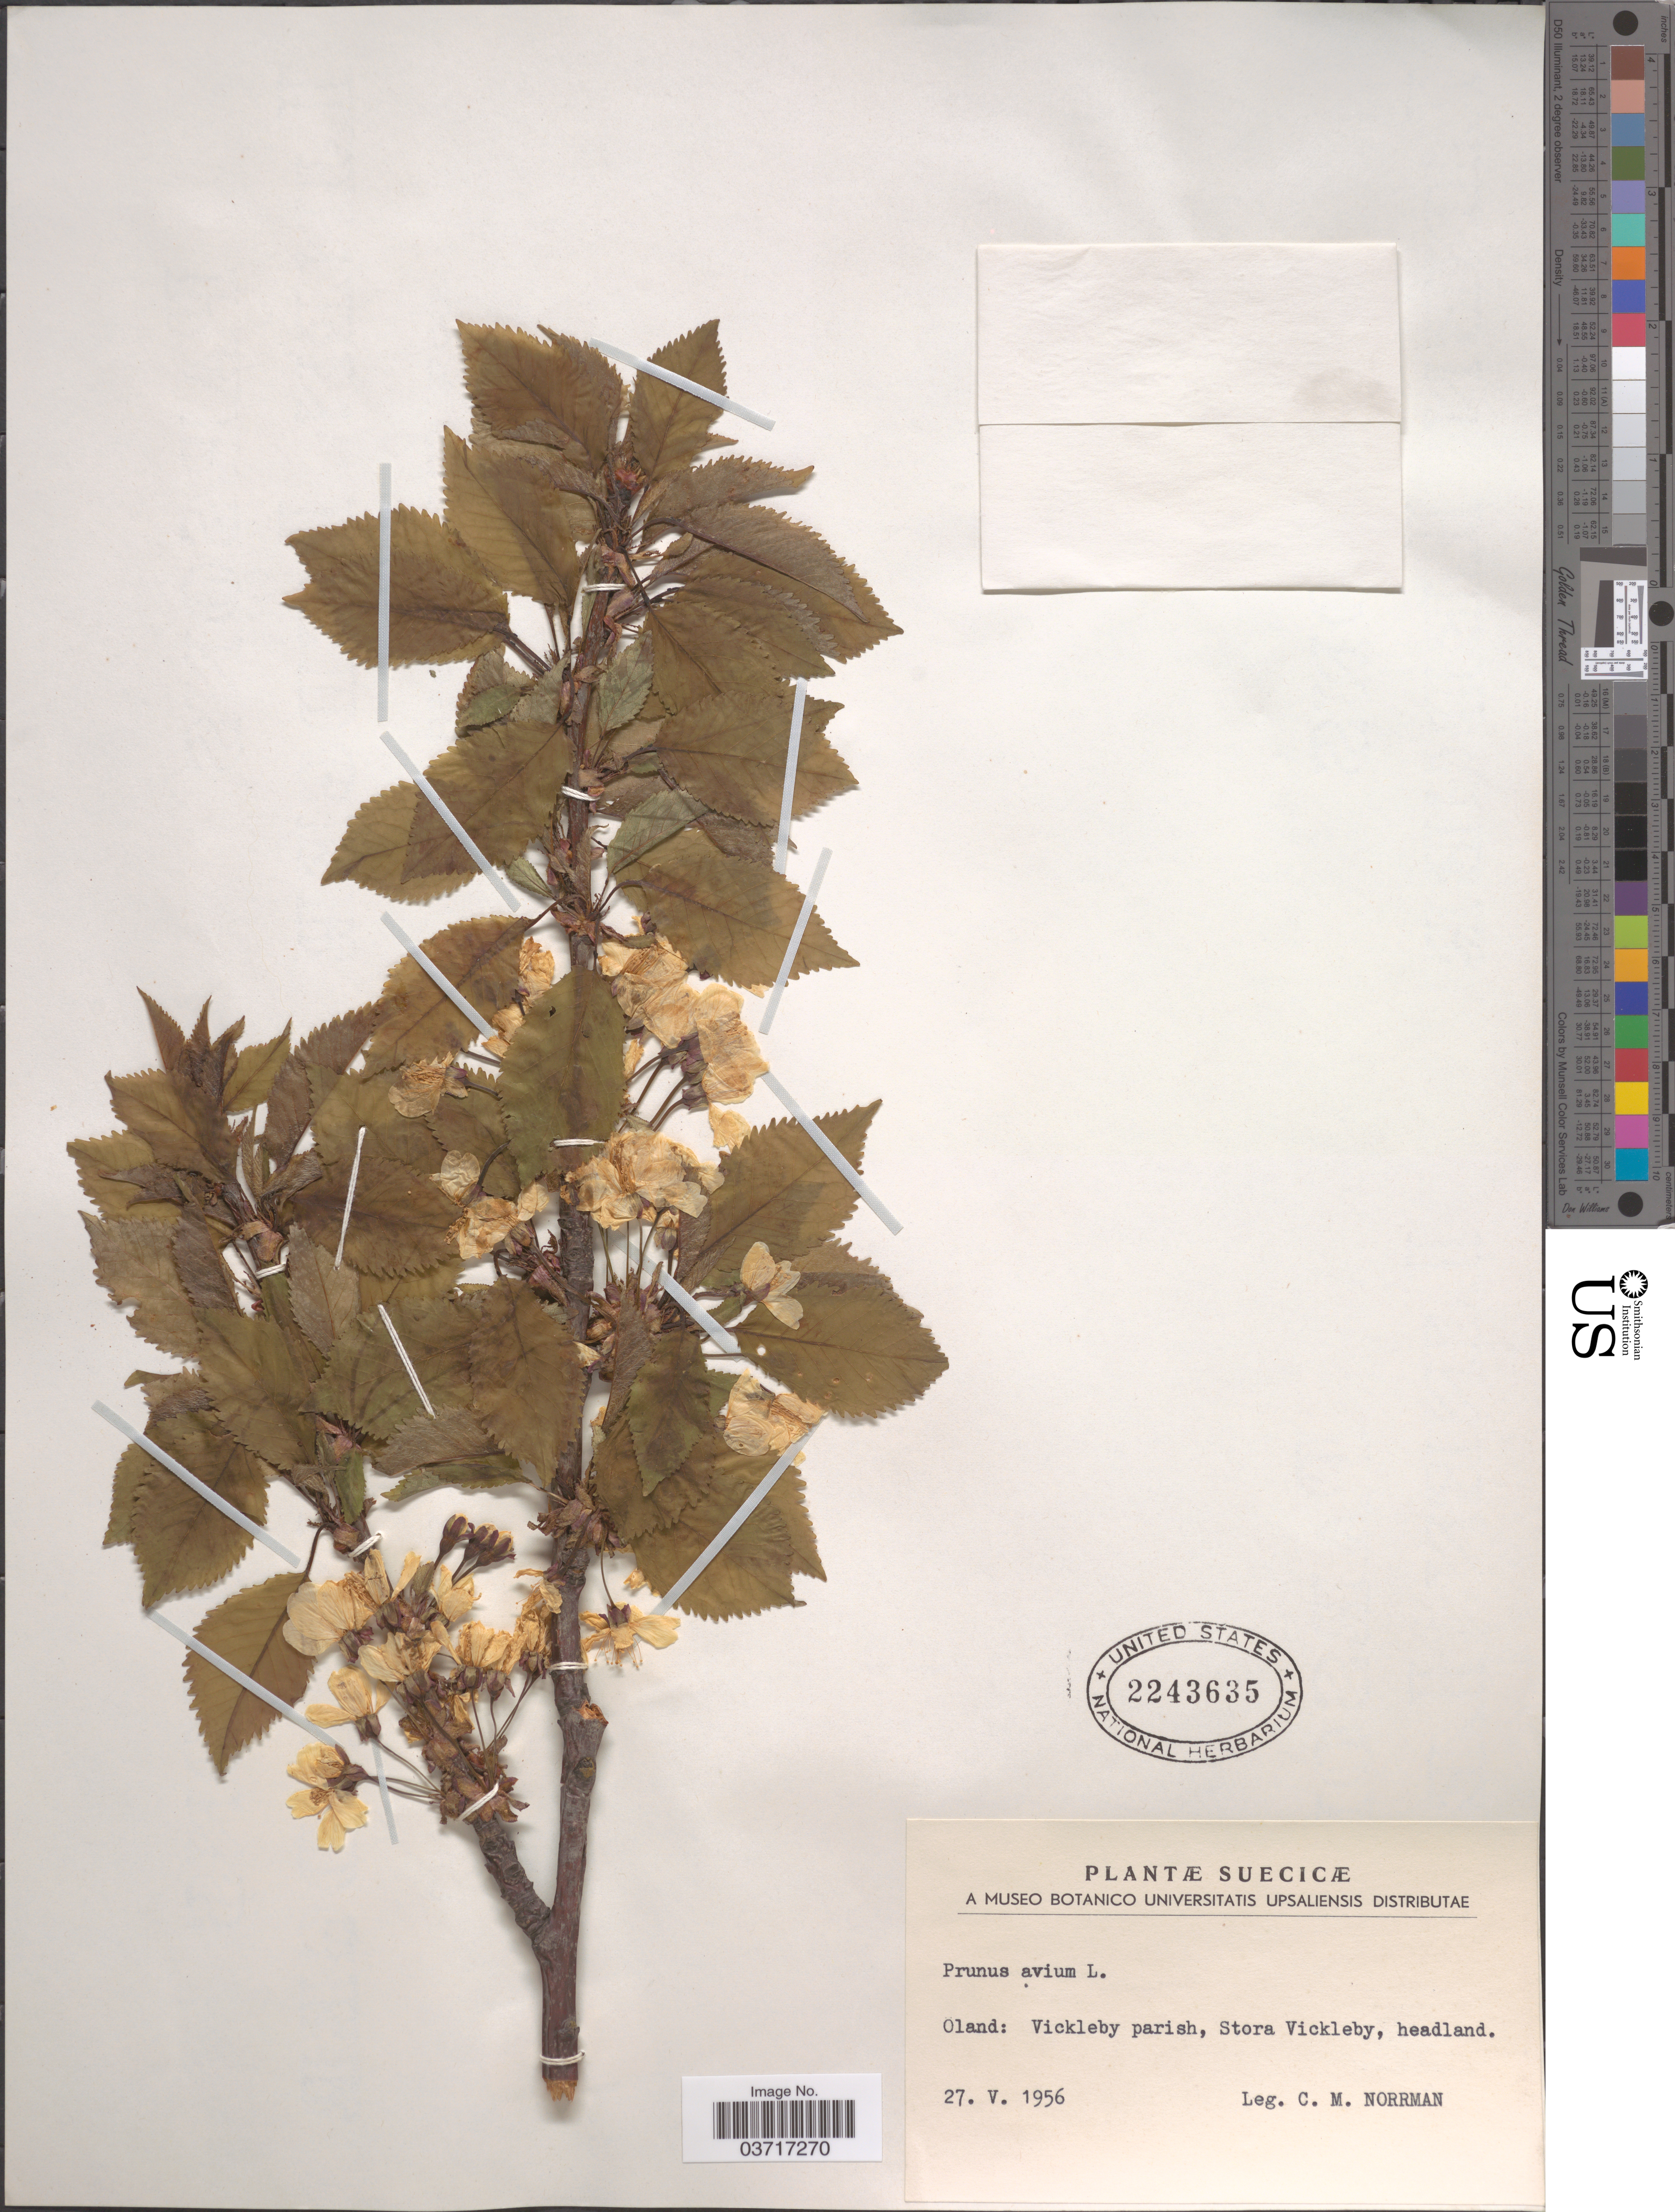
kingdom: Plantae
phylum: Tracheophyta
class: Magnoliopsida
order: Rosales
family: Rosaceae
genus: Prunus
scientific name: Prunus avium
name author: L.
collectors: C. Norrman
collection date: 1956-05-27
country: Sweden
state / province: Kalmar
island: Oland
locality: Öland: Vickleby parish, Stora Vickleby.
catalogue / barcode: US 2243635